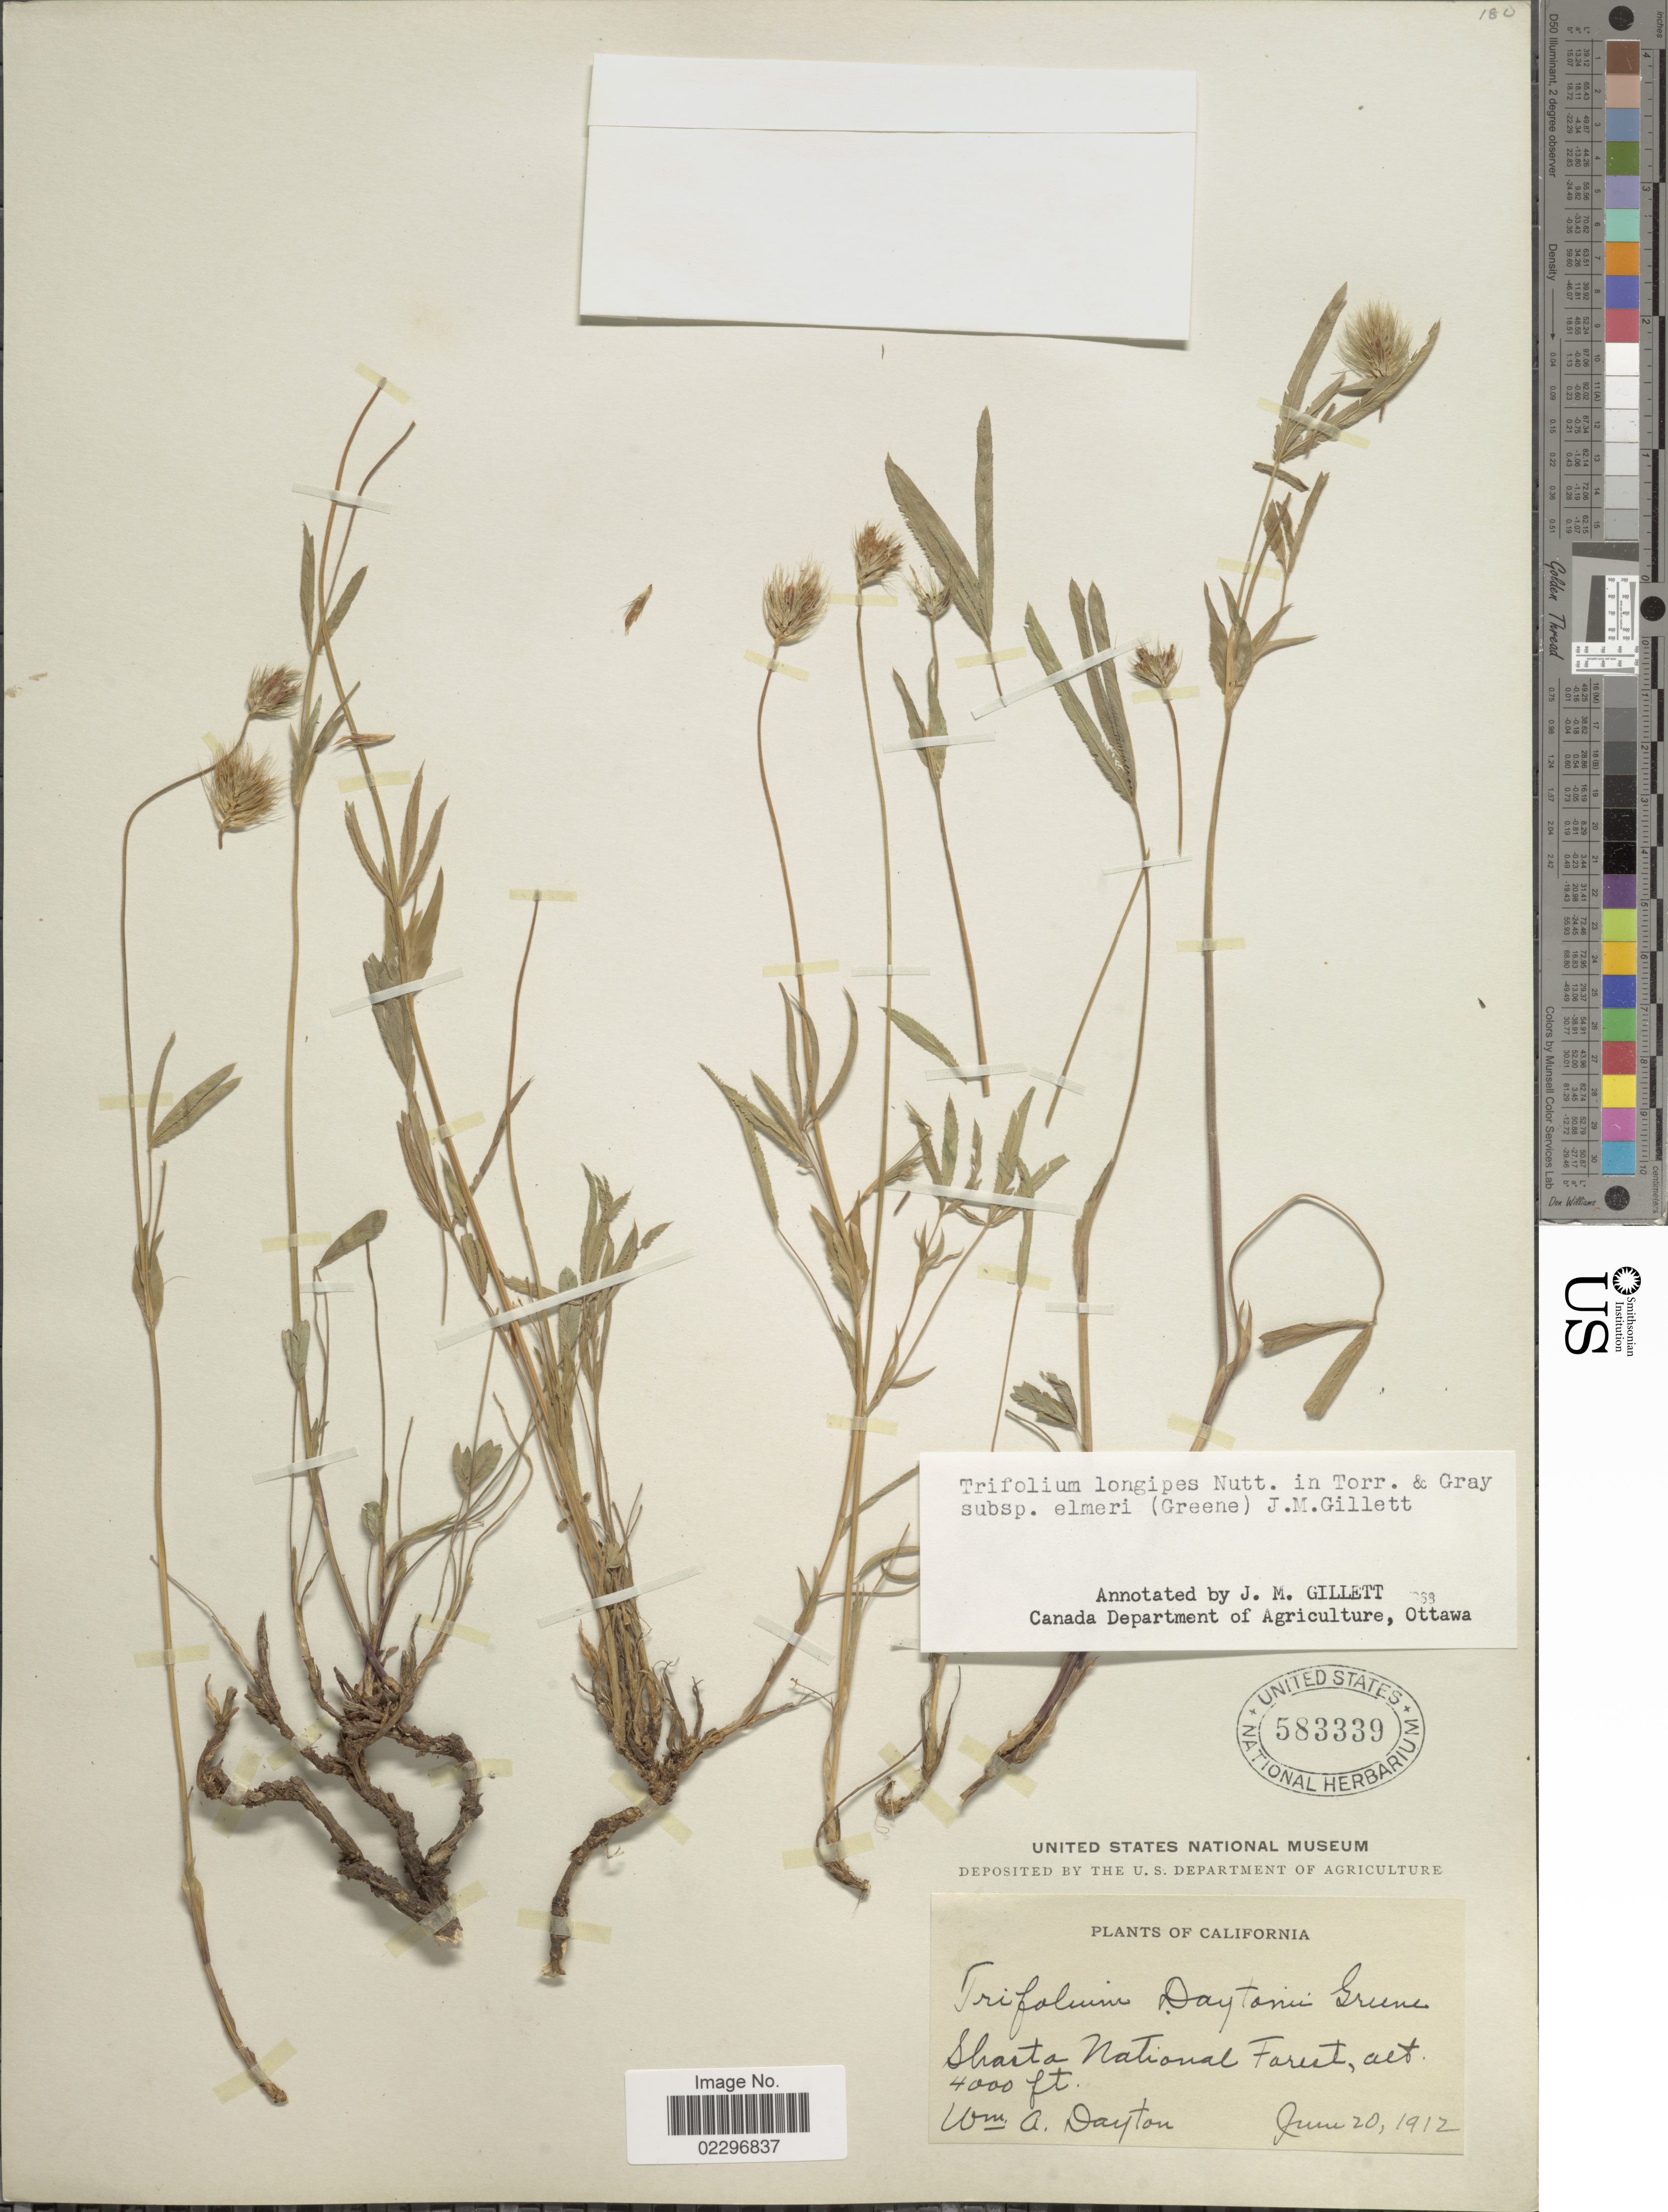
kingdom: Plantae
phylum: Tracheophyta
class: Magnoliopsida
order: Fabales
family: Fabaceae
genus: Trifolium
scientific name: Trifolium longipes subsp. elmeri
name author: (Greene) J.M. Gillett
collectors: W. Dayton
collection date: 1912-06-20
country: United States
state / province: California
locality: Sharta National Forest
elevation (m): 1219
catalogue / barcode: US 583339